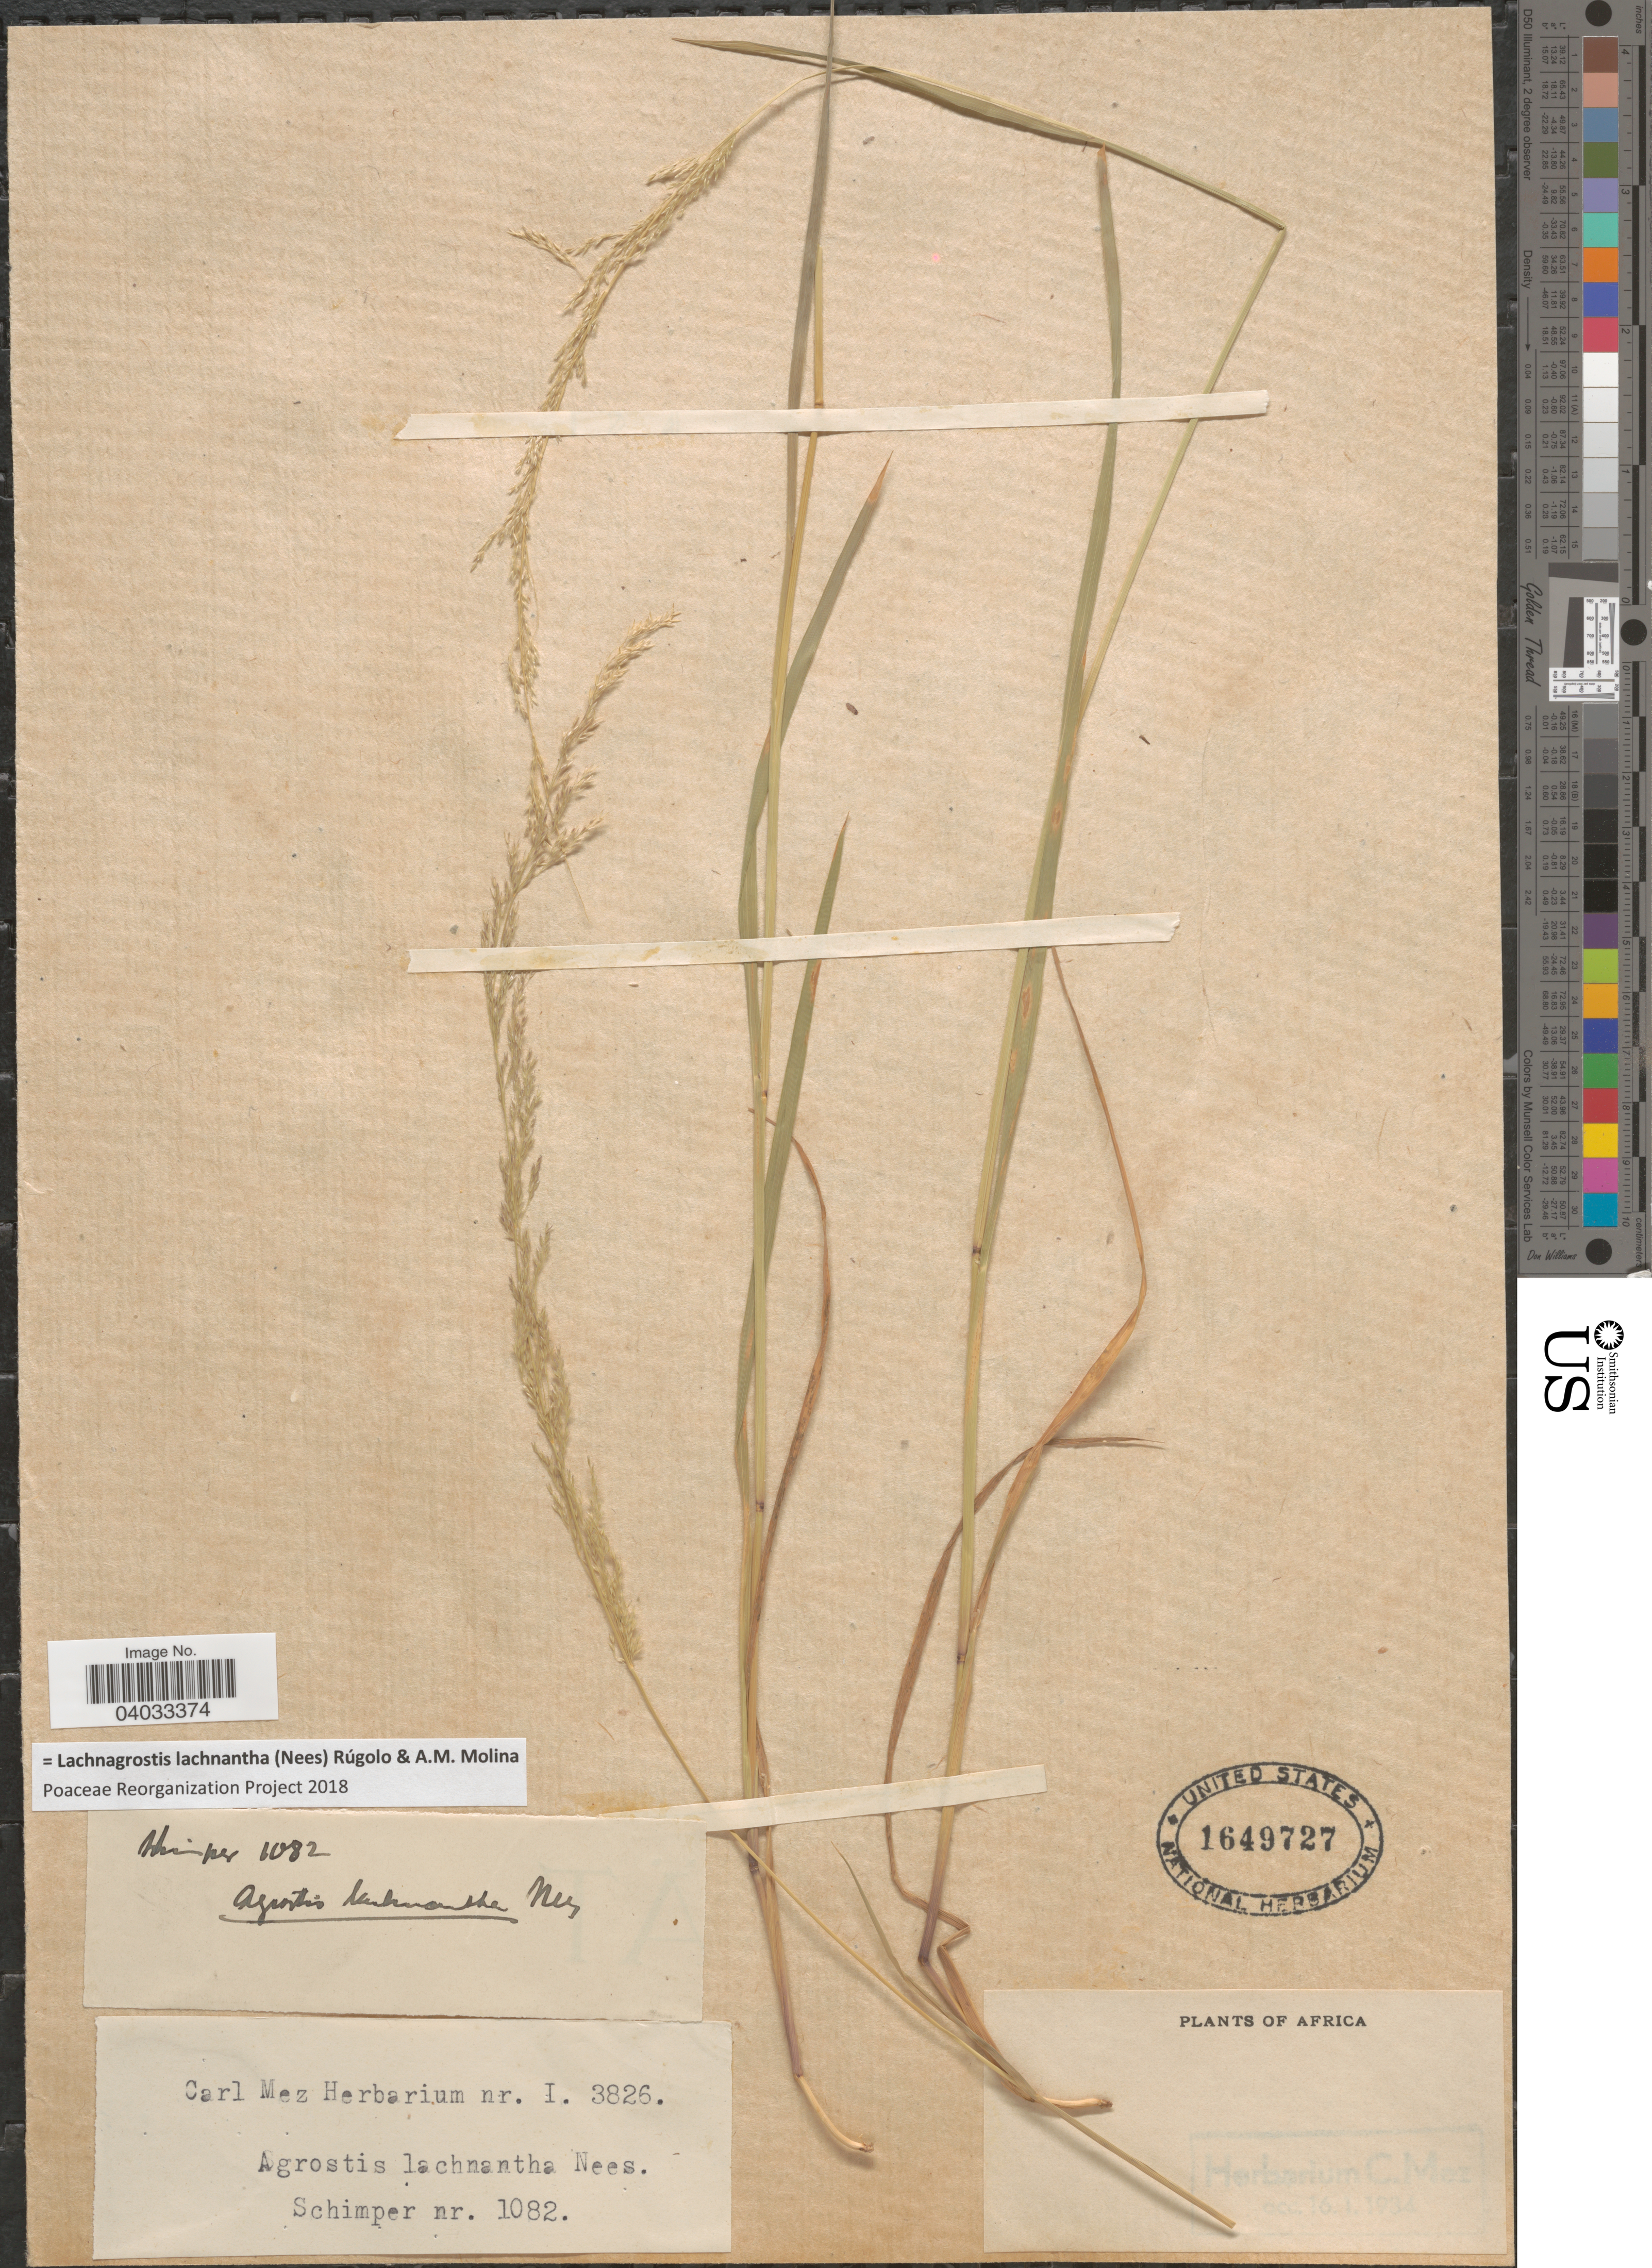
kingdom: Plantae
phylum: Tracheophyta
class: Liliopsida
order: Poales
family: Poaceae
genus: Lachnagrostis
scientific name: Lachnagrostis lachnantha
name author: (Nees) Rúgolo & A.M. Molina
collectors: -. Schimper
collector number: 1082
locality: Africa.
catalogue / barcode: US 1649727